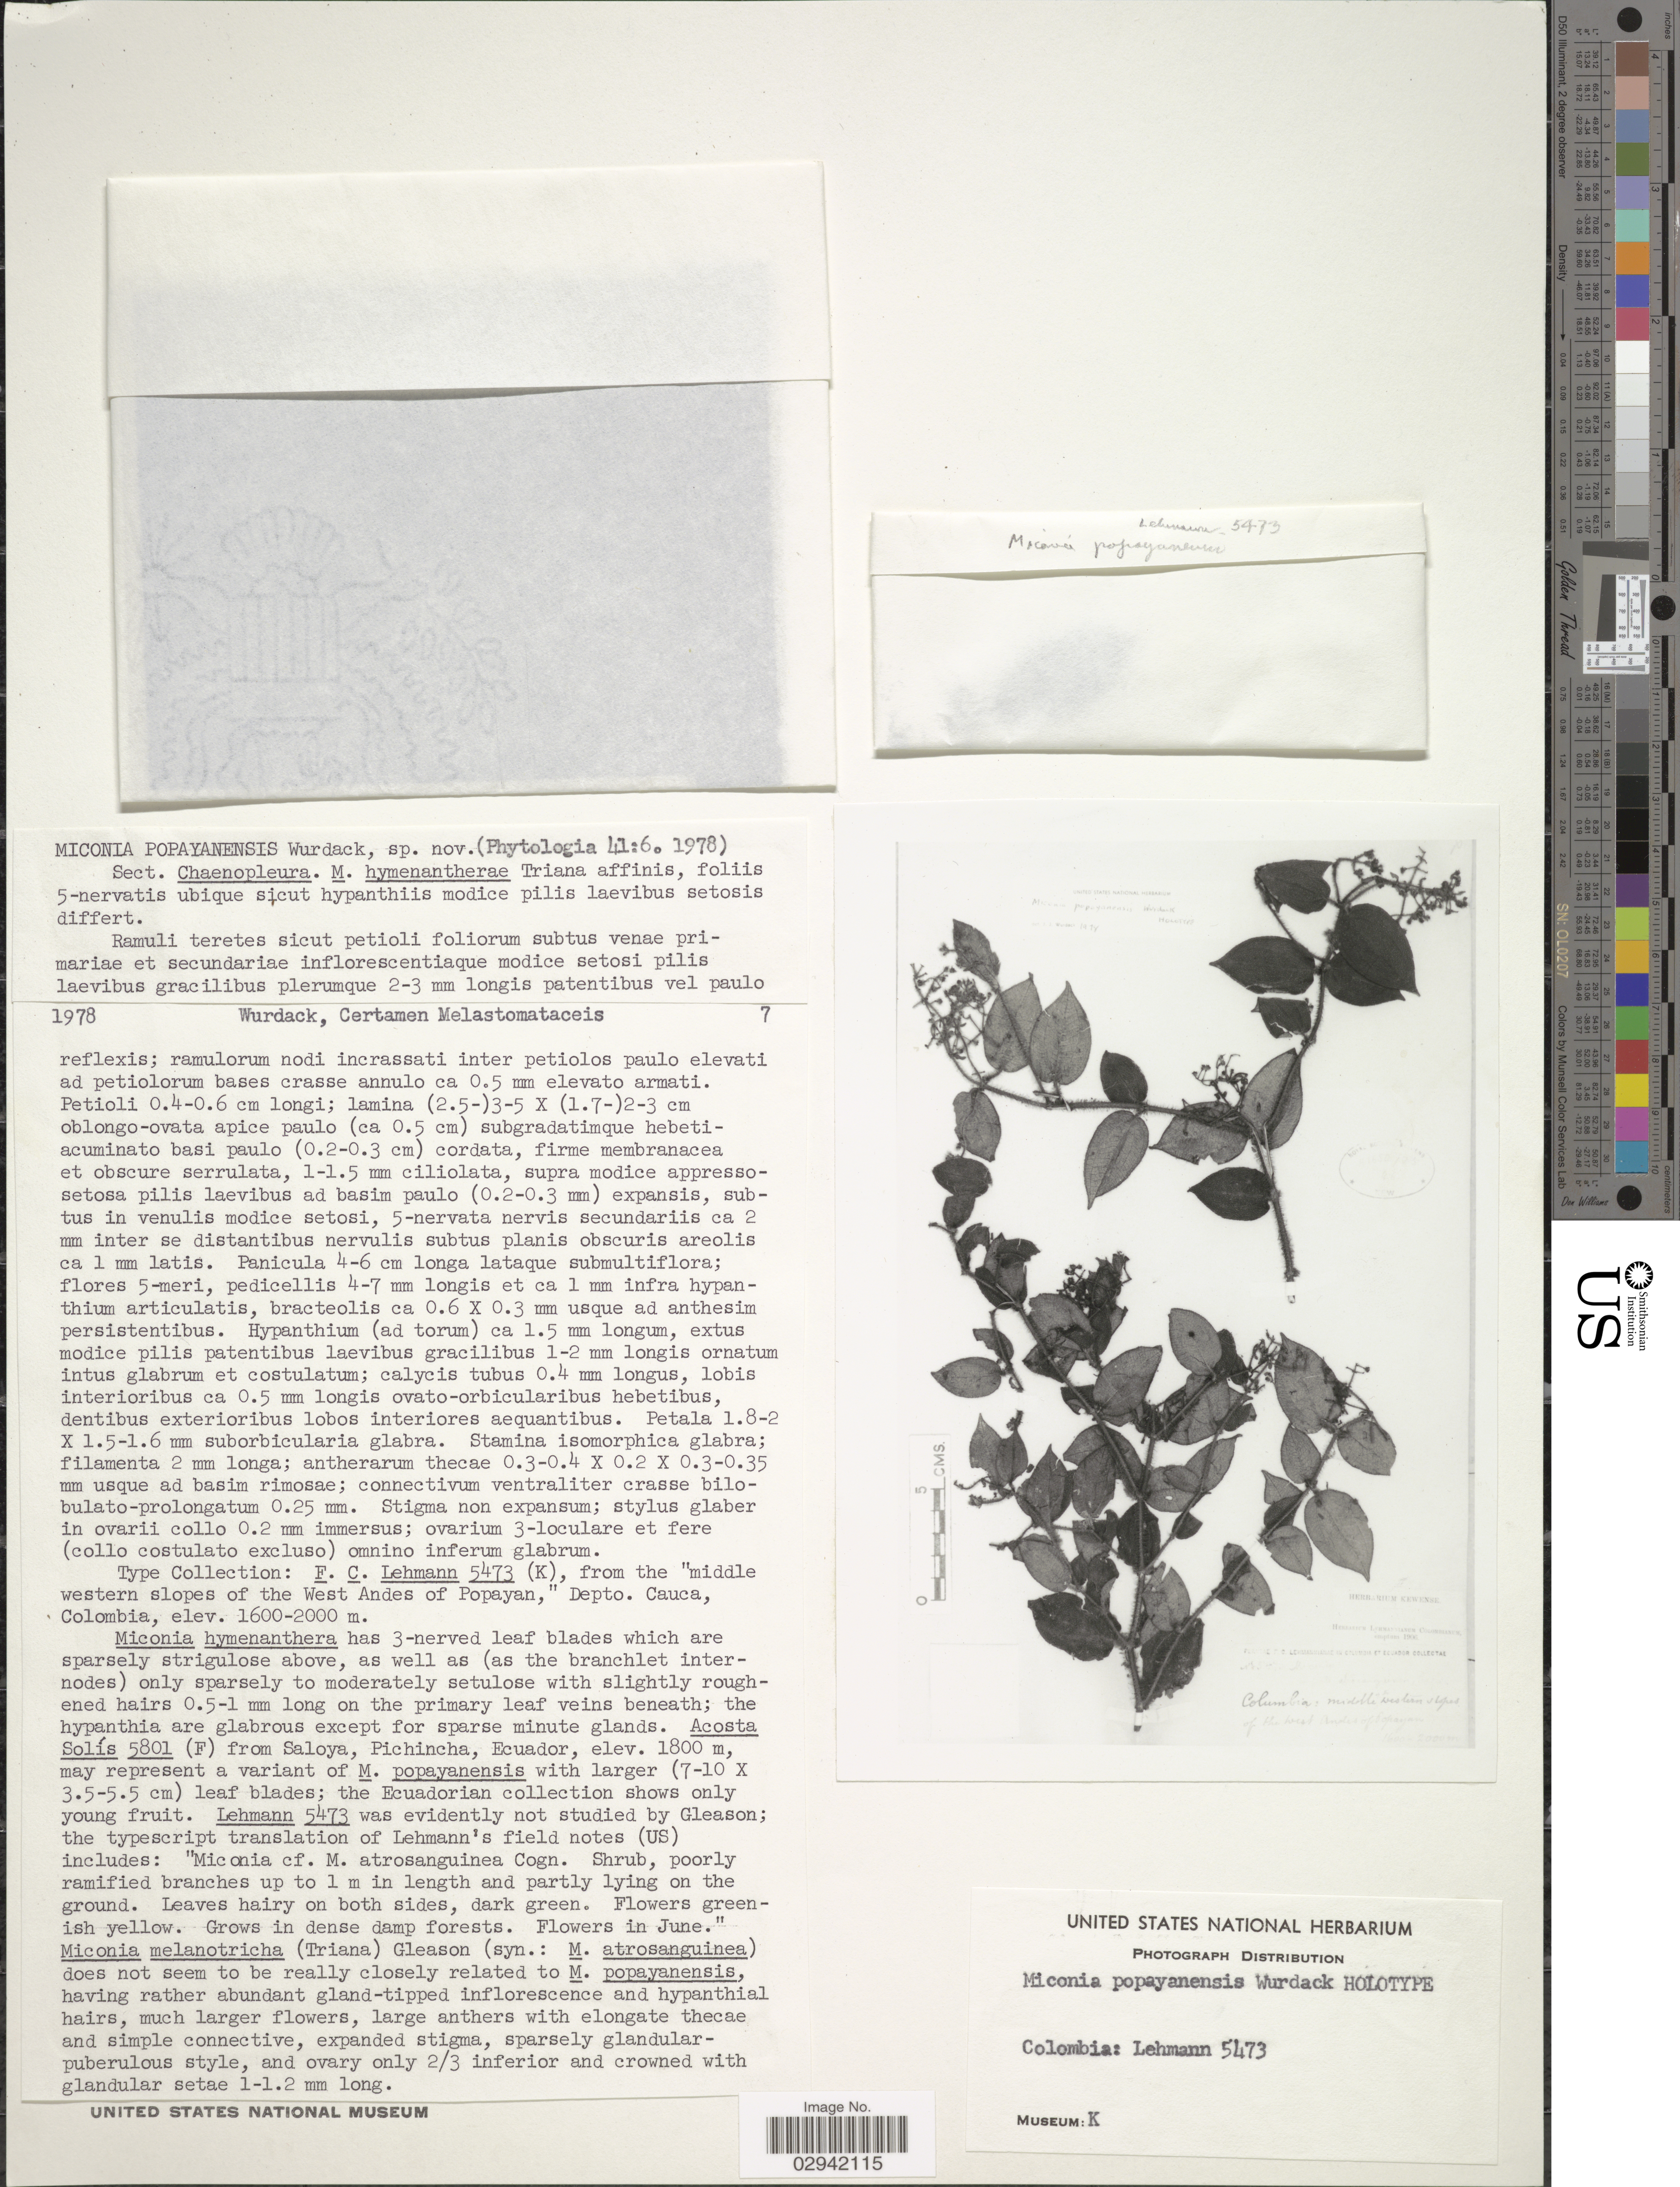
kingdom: Plantae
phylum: Tracheophyta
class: Magnoliopsida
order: Myrtales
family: Melastomataceae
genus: Miconia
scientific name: Miconia popayanensis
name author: Wurdack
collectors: F. C. Lehmann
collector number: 5473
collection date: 1906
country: Colombia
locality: Middle western slopes of the west Andes Popayan.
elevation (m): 1600